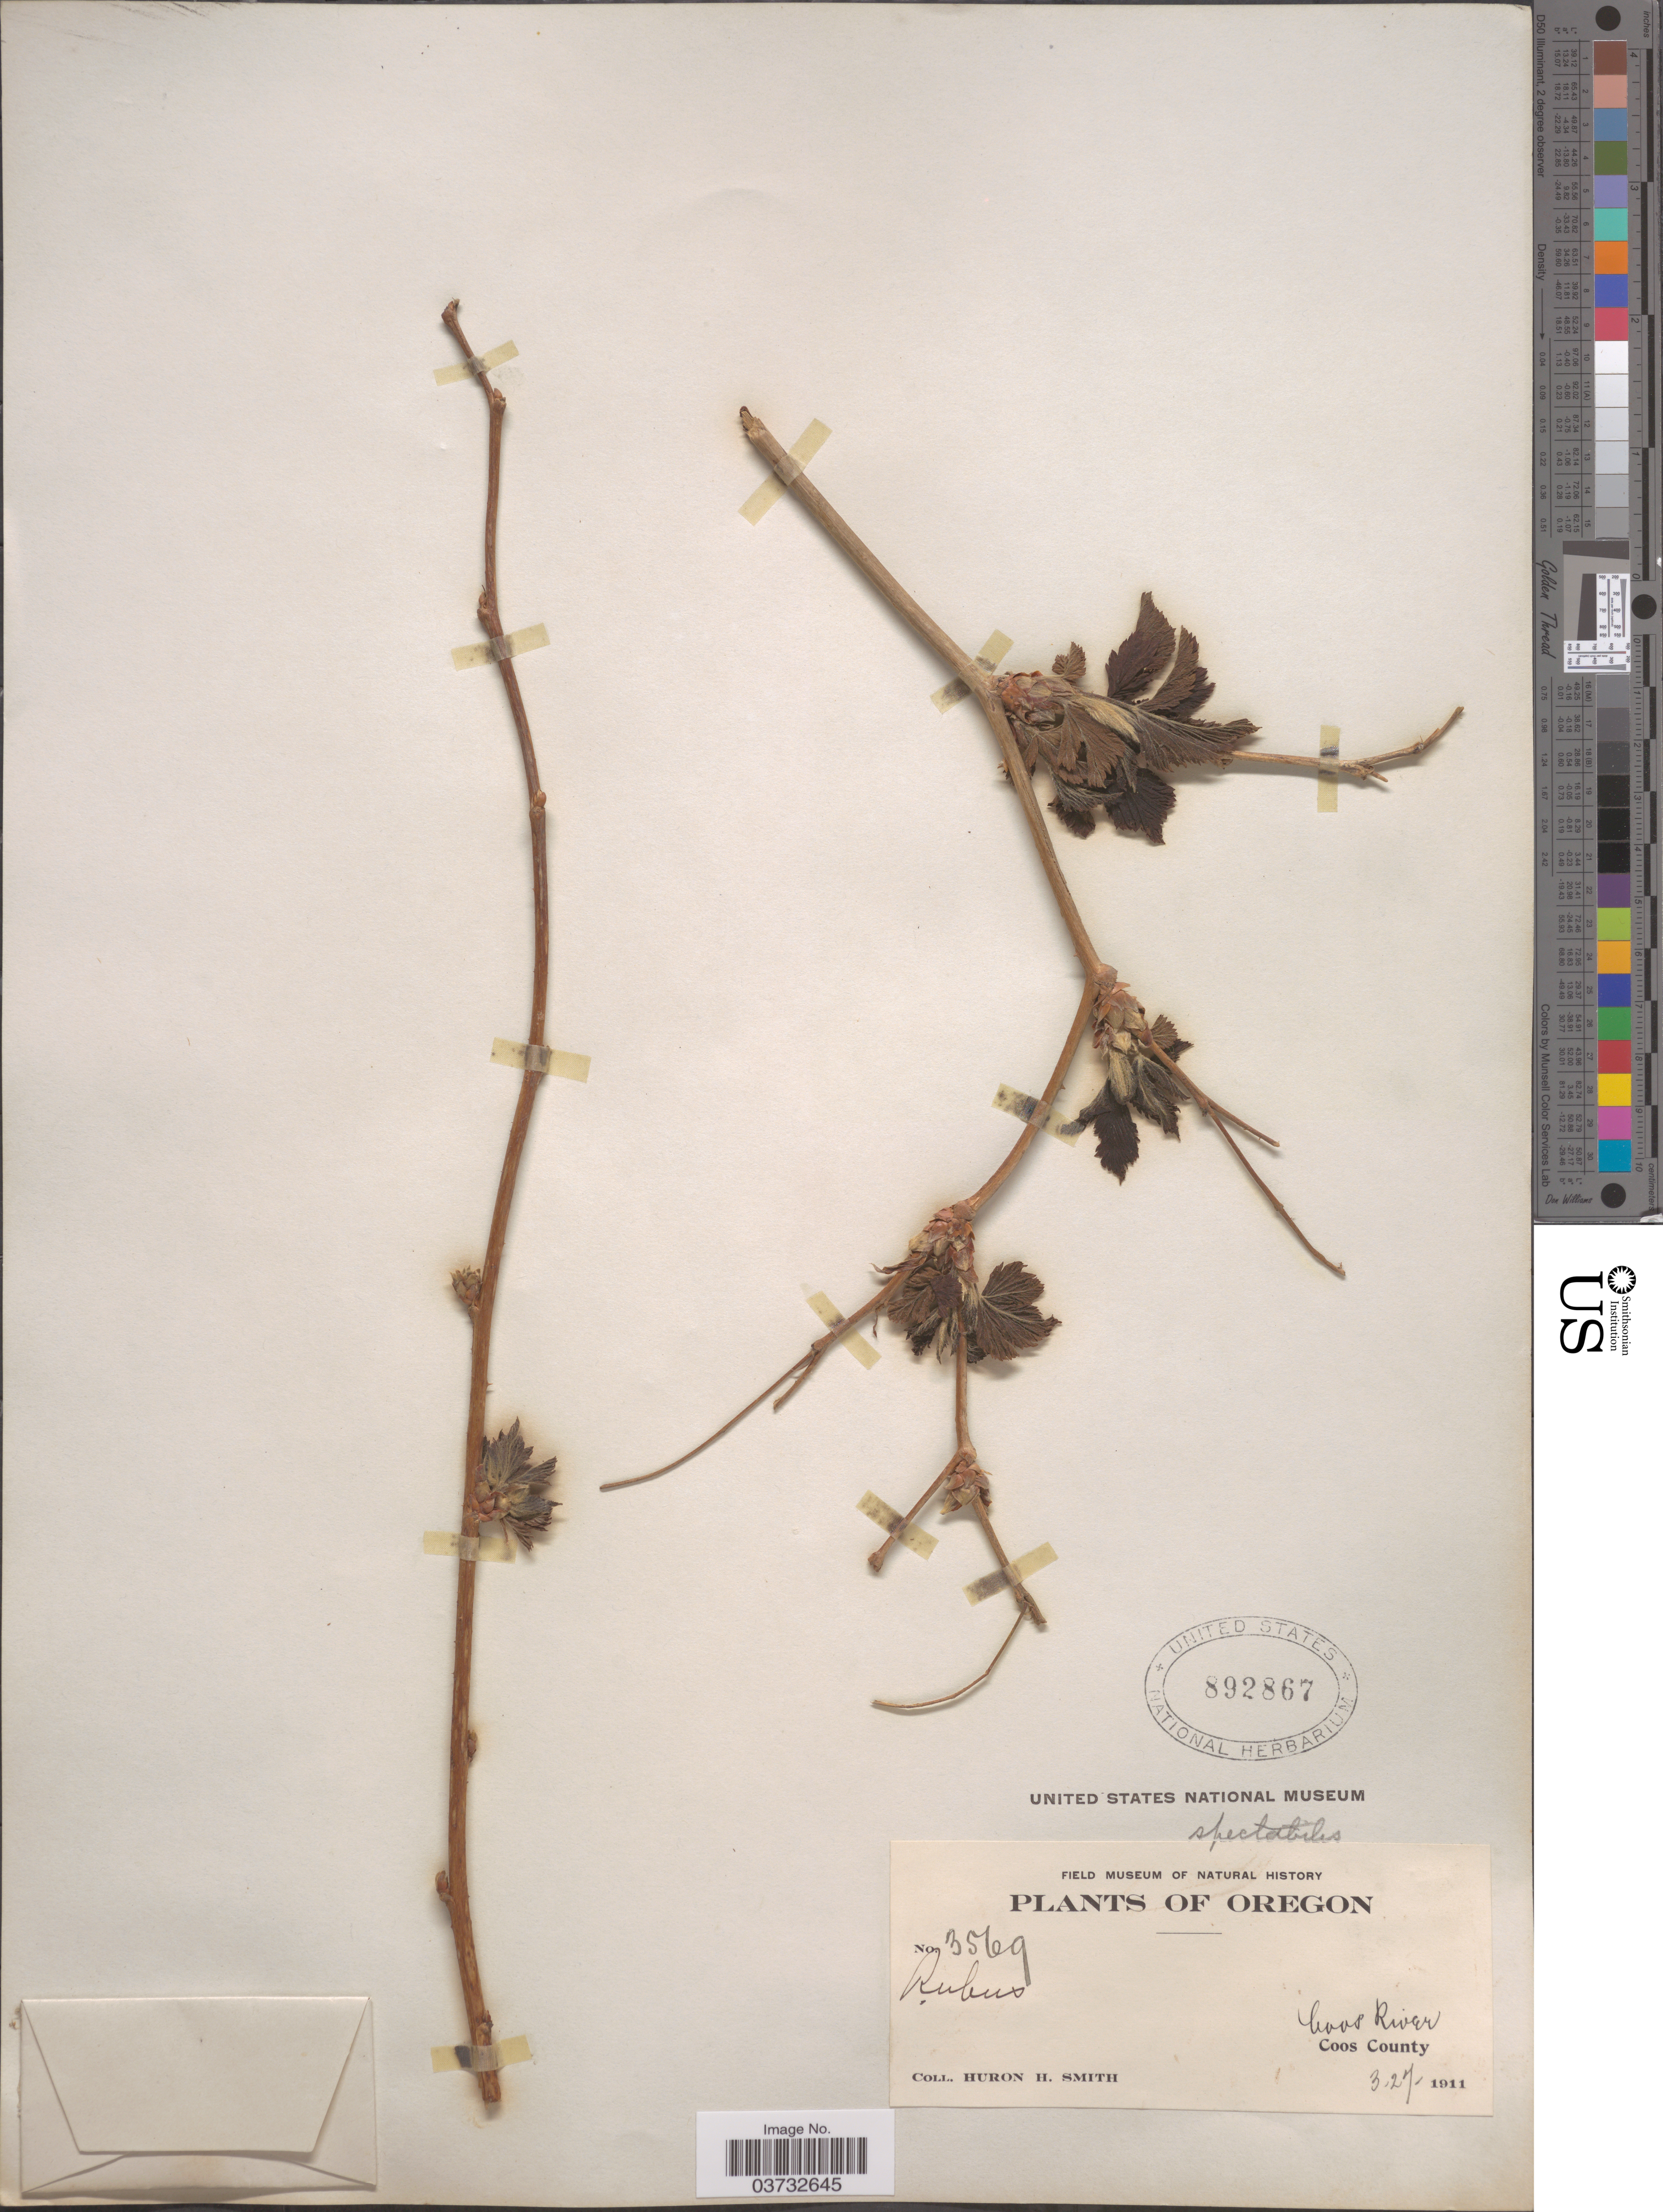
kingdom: Plantae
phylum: Tracheophyta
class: Magnoliopsida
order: Rosales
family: Rosaceae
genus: Rubus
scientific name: Rubus sp.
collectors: Huron H. Smith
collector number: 3569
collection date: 1911-03-27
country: United States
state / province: Oregon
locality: Coos River. Coos County.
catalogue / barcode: US 892867